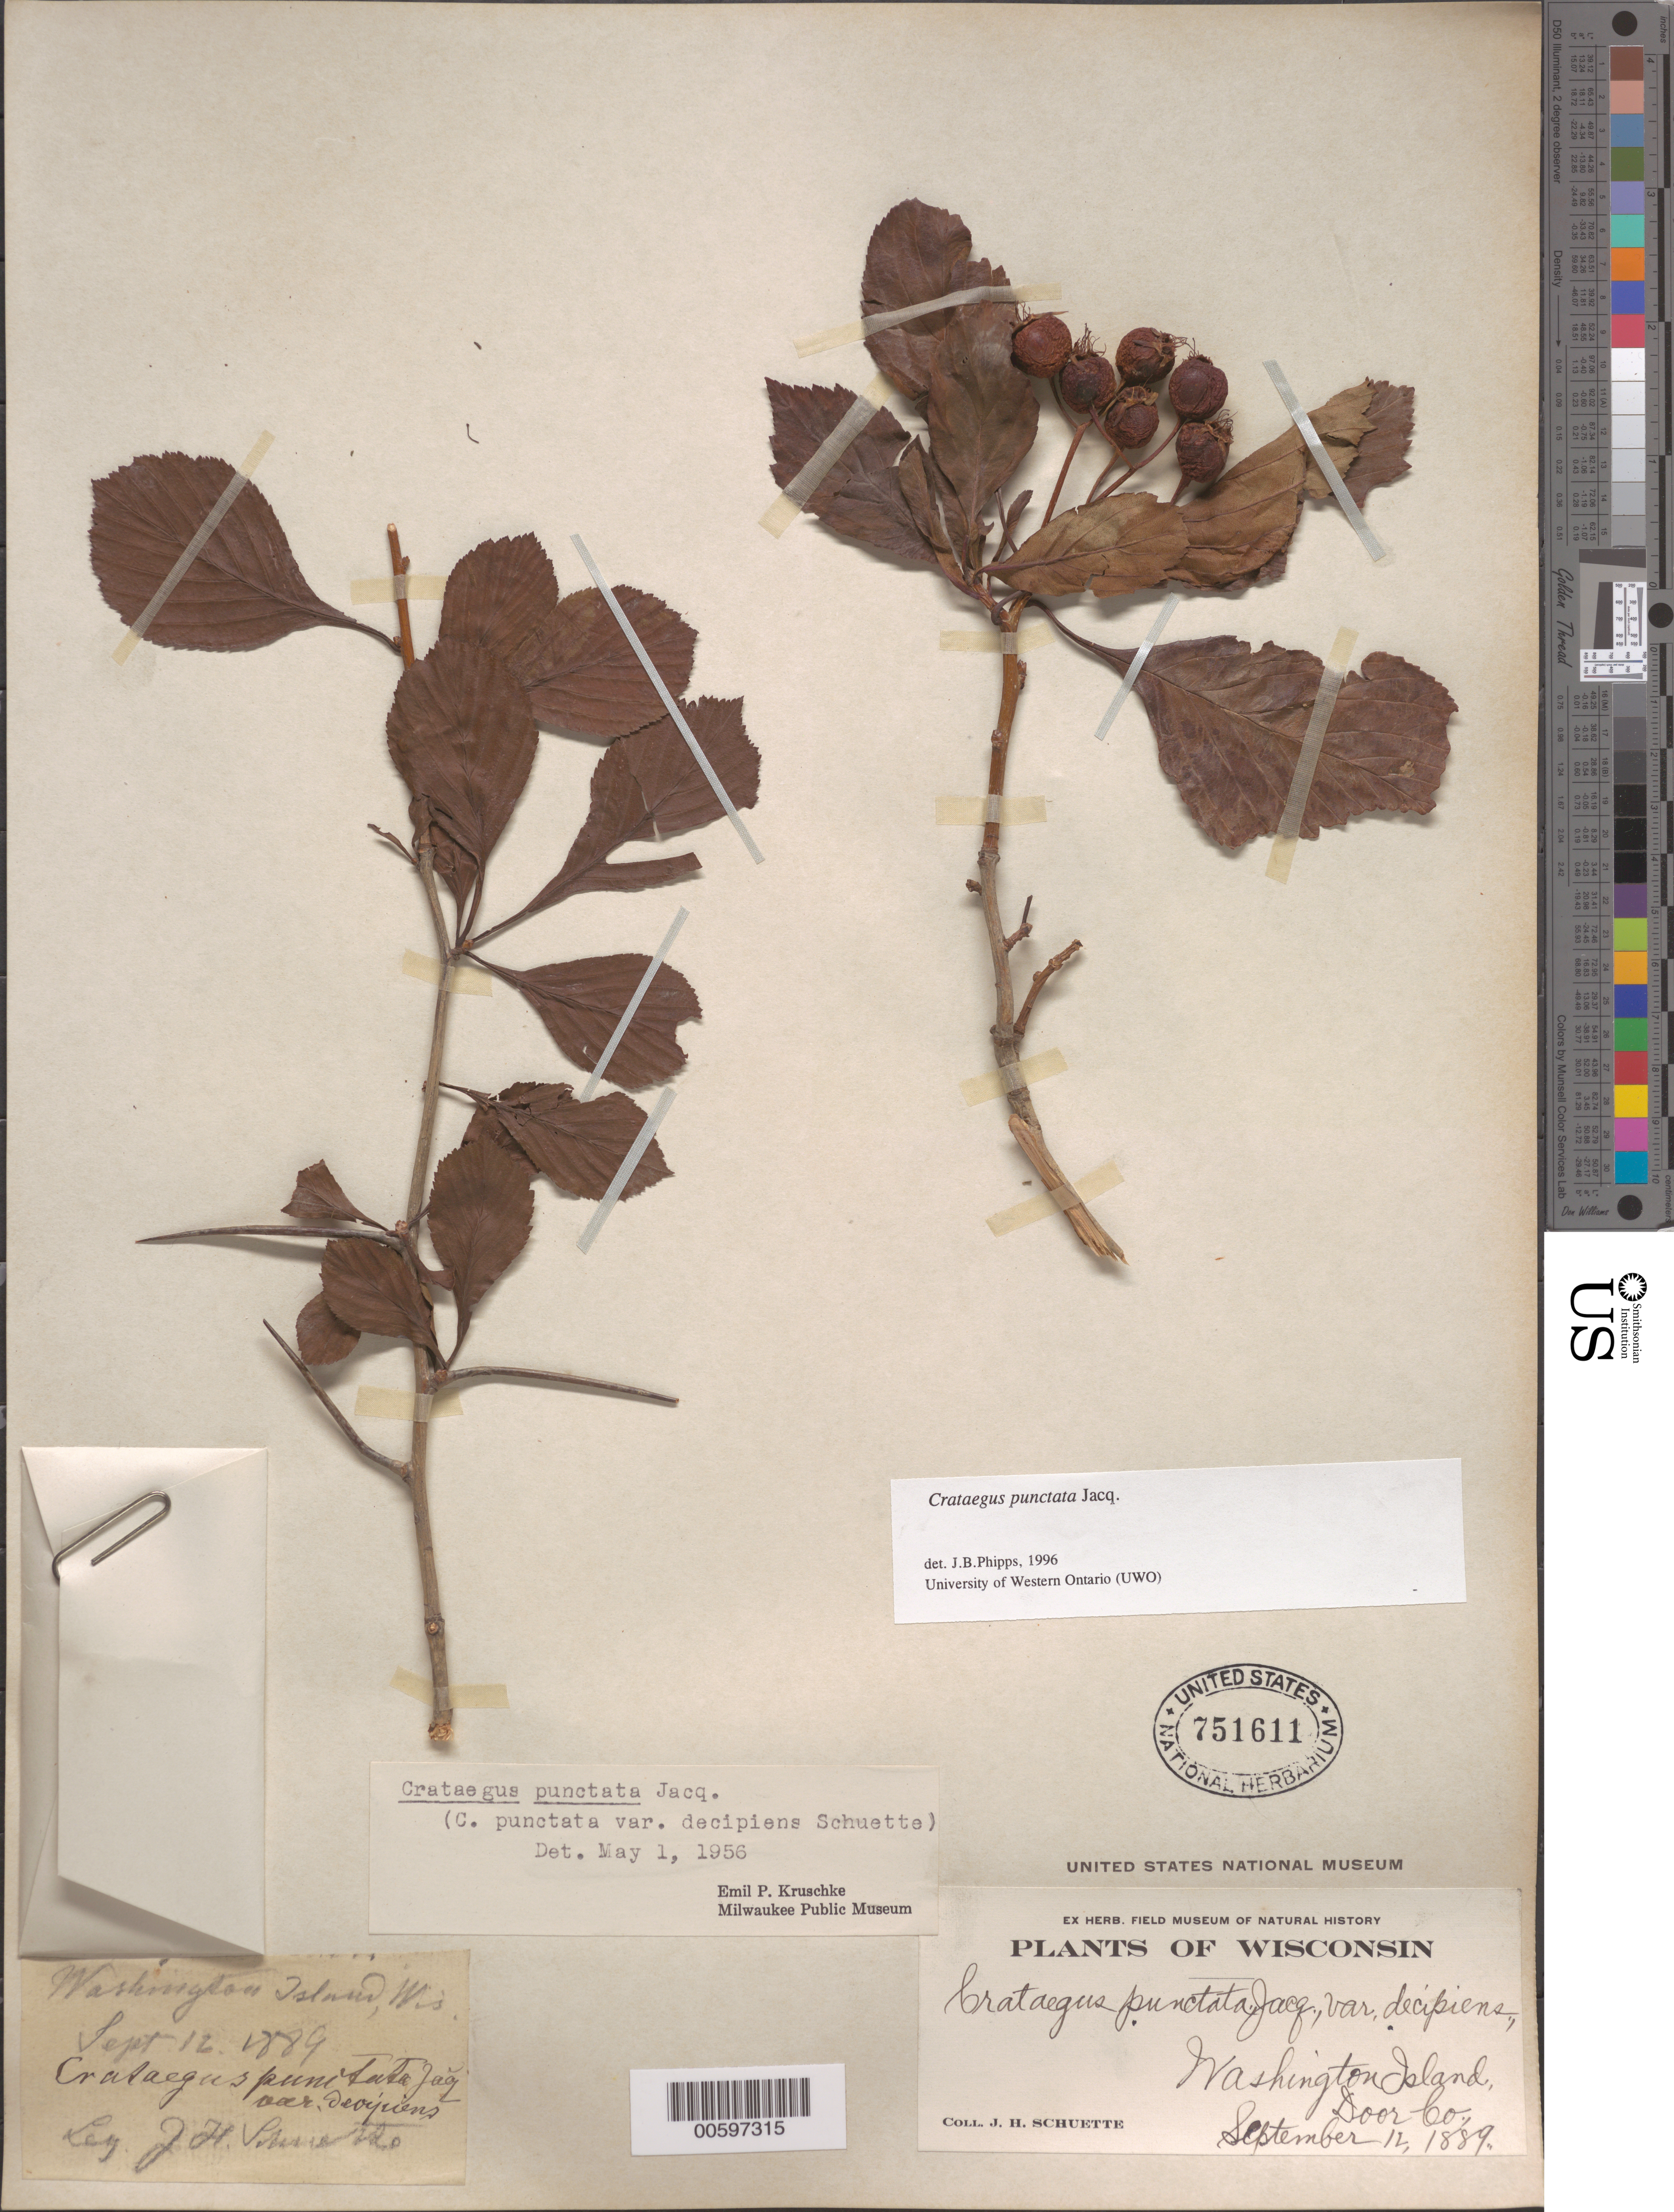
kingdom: Plantae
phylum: Tracheophyta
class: Magnoliopsida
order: Rosales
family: Rosaceae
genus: Crataegus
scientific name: Crataegus punctata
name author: Jacq.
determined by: Kruschke, Emil Paul, (MIL), Milwaukee Public Museum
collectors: J. H. Schuette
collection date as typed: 12 Sep 1889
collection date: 1889-09-12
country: United States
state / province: Wisconsin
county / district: Door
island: Washington Island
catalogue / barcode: US 751611